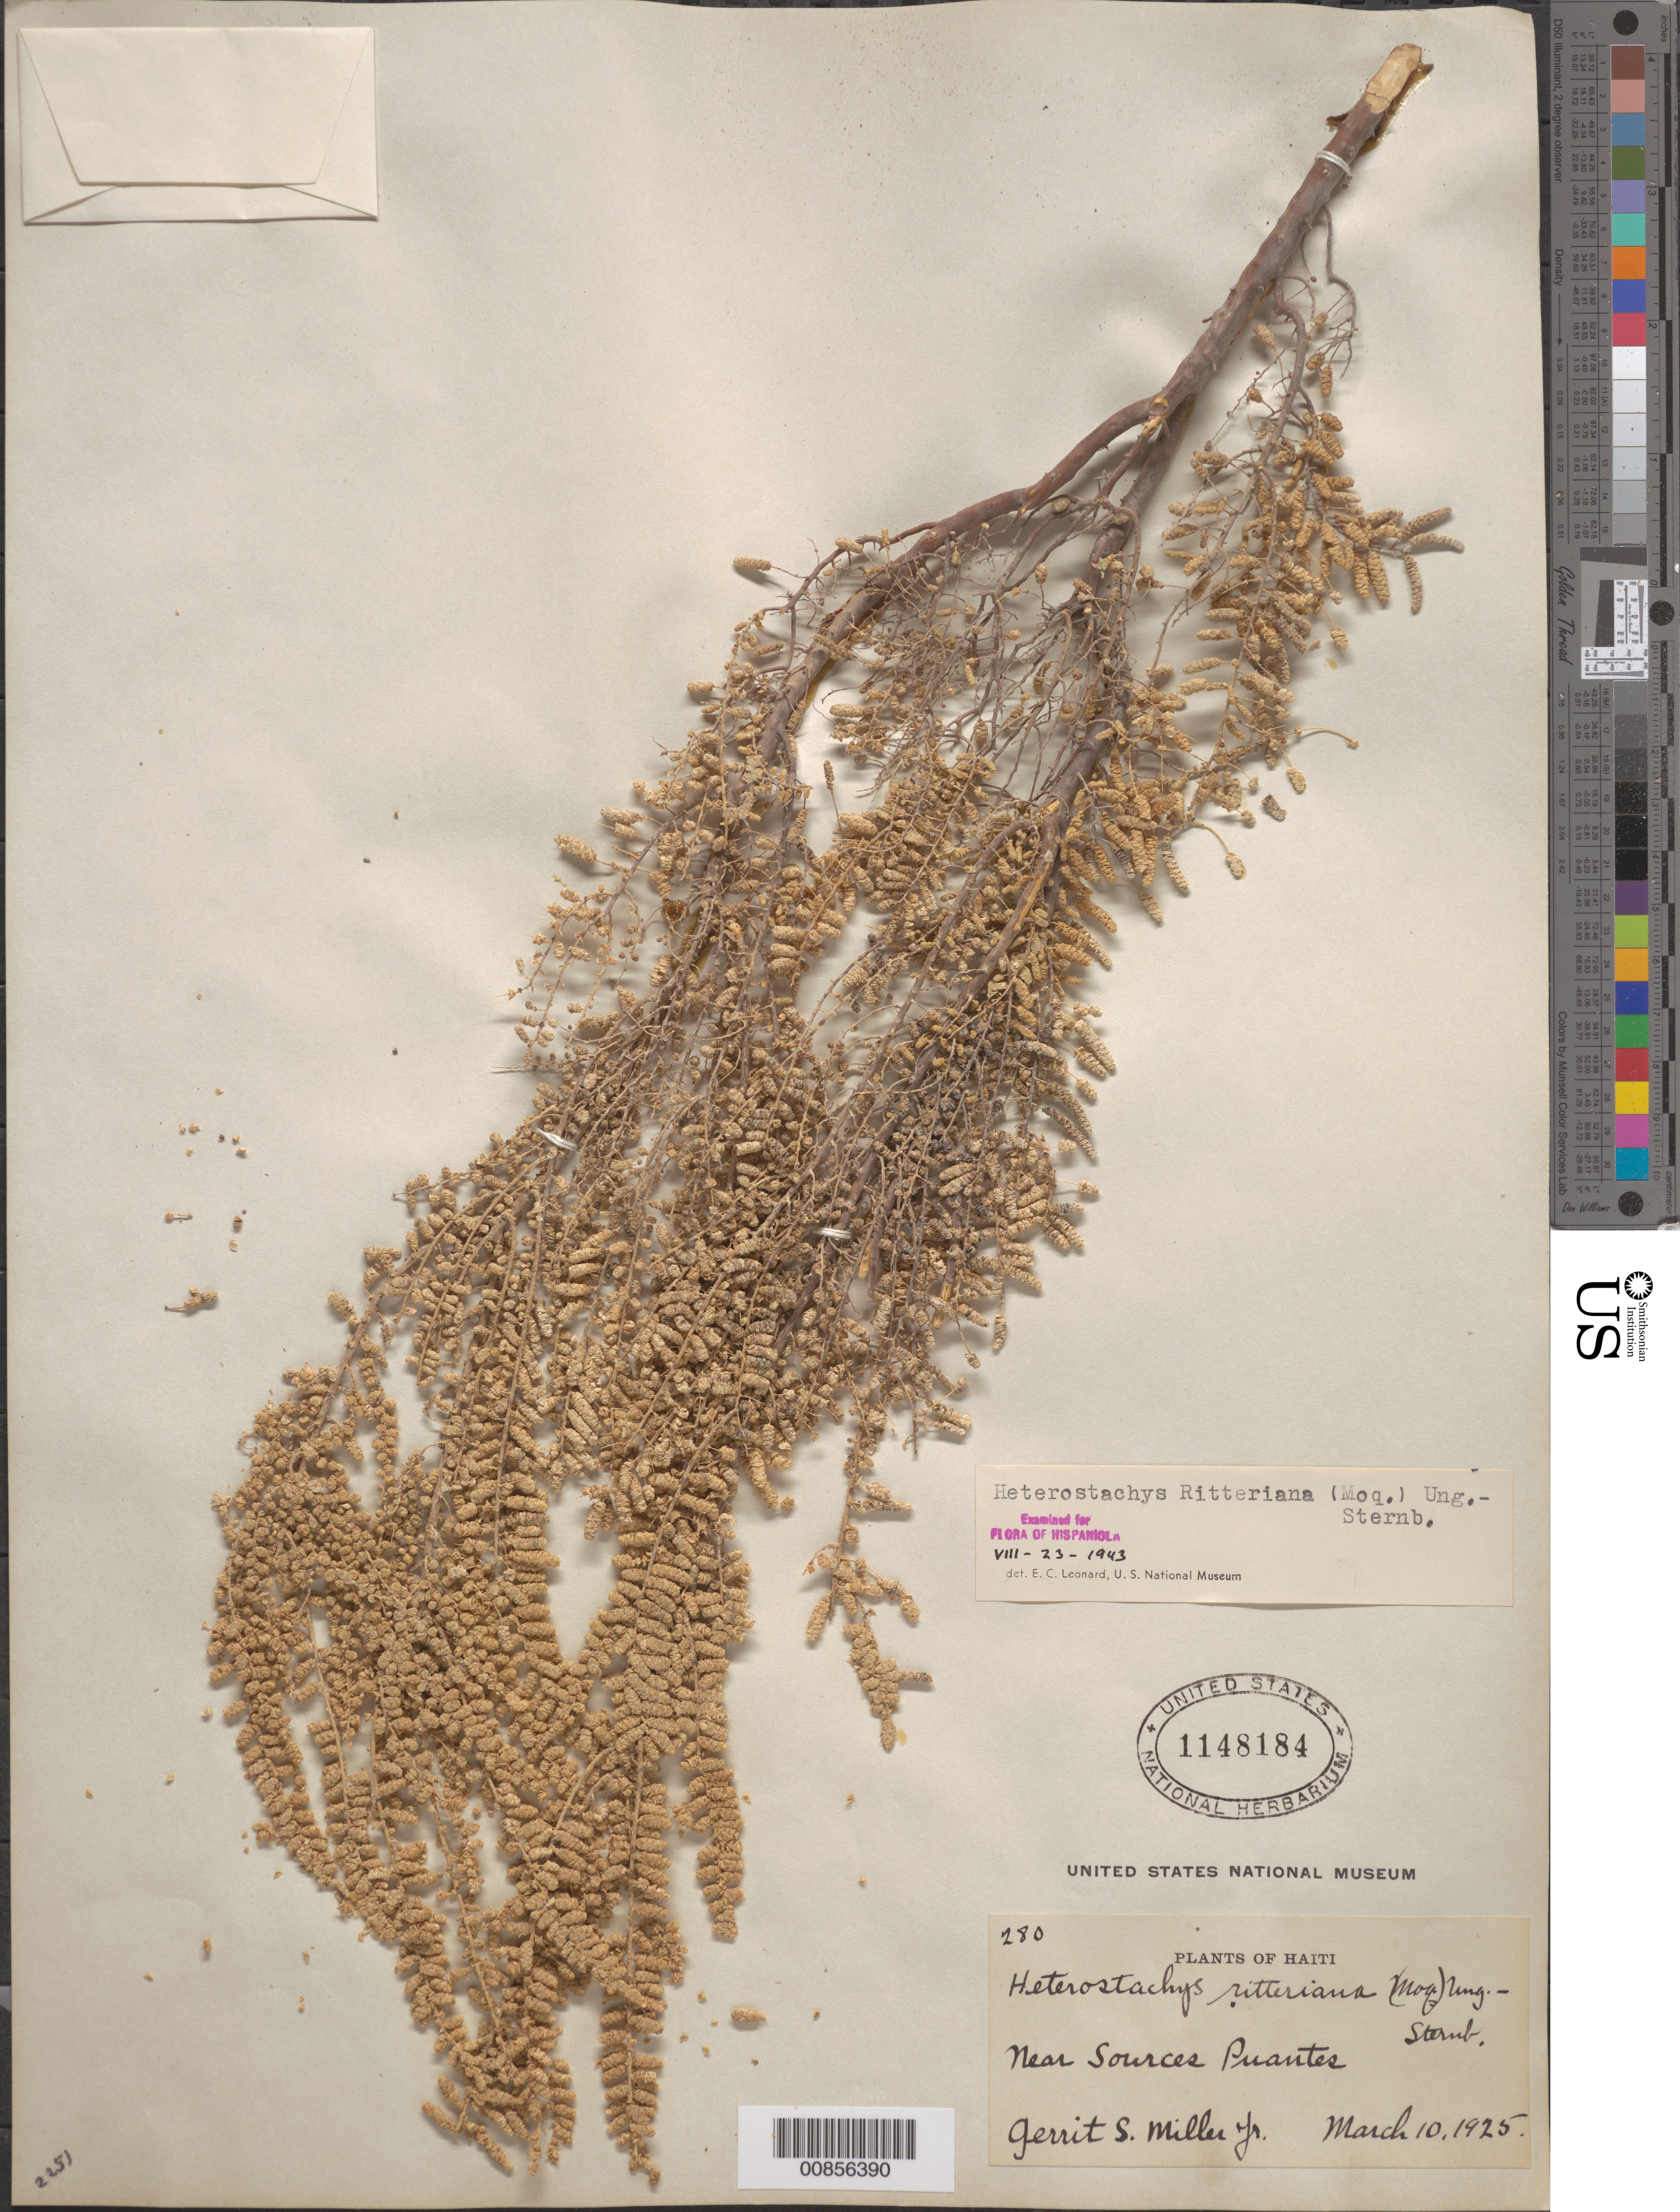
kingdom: Plantae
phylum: Tracheophyta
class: Magnoliopsida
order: Caryophyllales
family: Amaranthaceae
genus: Heterostachys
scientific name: Heterostachys ritteriana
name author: (Moq.) Ung.-Sternb.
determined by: Leonard, Emery C., (US)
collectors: G. S. Miller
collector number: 280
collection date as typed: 10 Mar 1925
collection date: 1925-03-10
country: Haiti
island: Hispaniola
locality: Near Sources Puantes.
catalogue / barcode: US 1148184